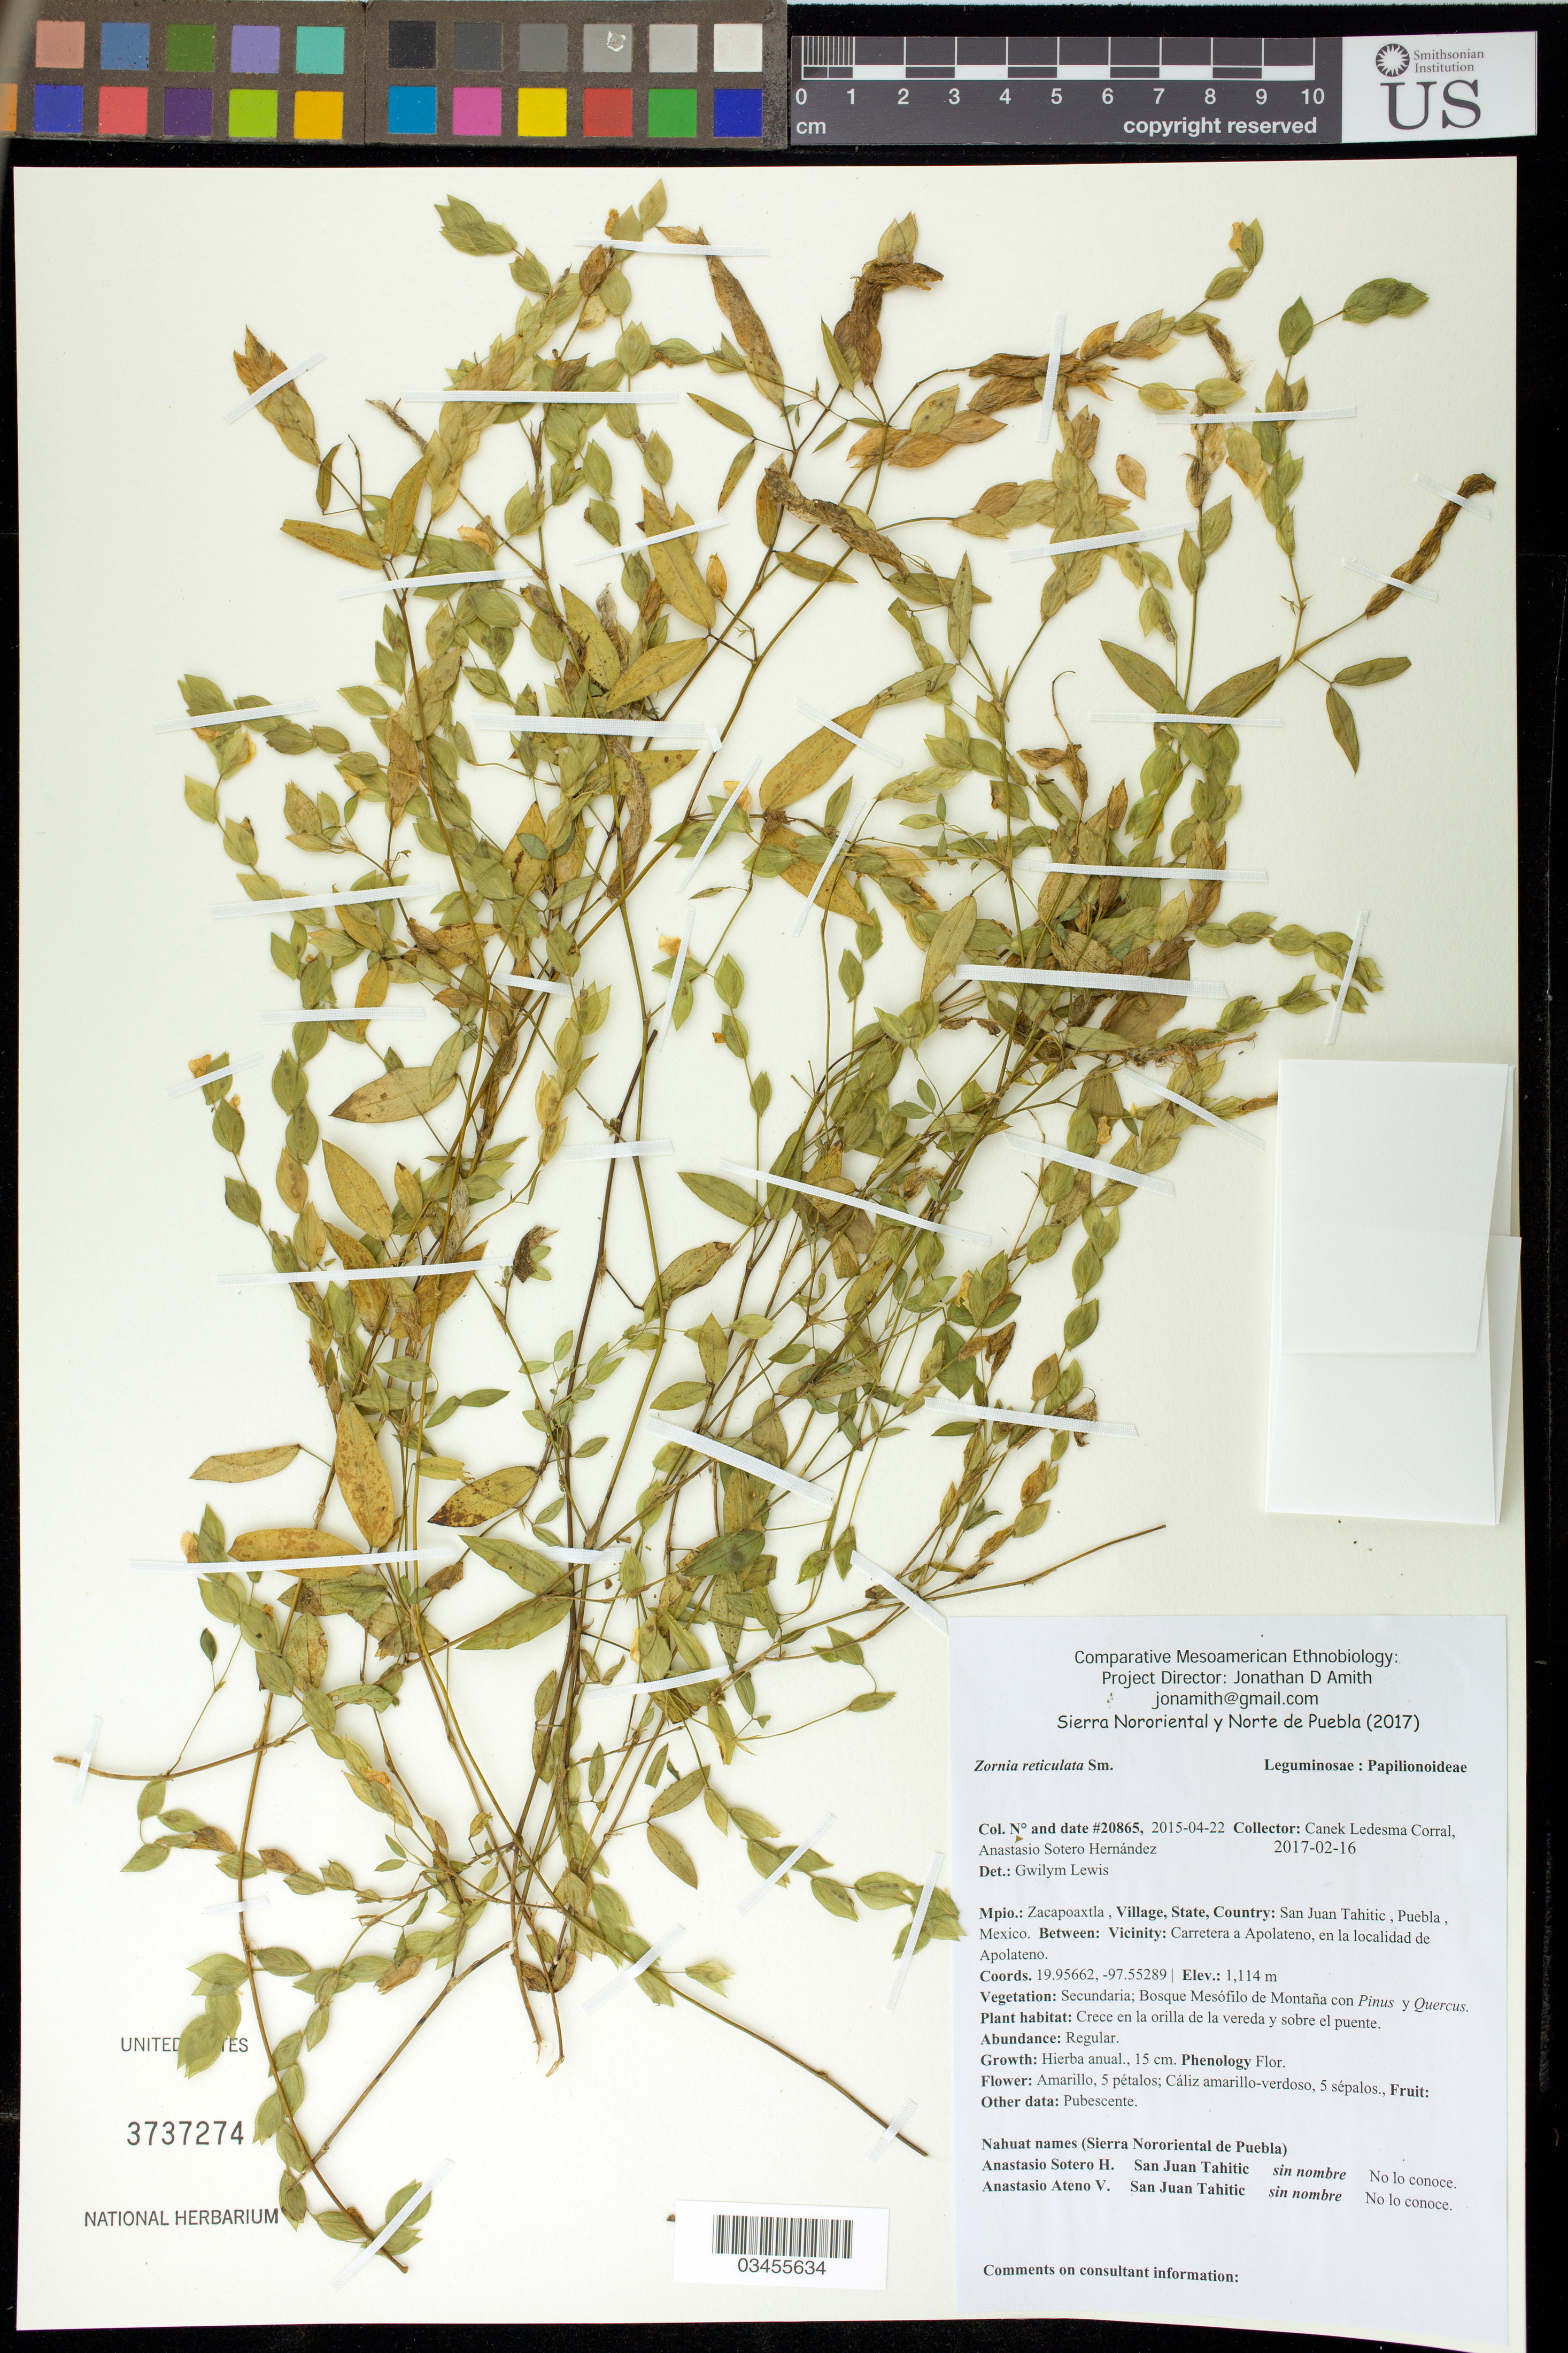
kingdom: Plantae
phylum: Tracheophyta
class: Magnoliopsida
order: Fabales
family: Fabaceae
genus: Zornia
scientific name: Zornia reticulata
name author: Sm.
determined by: Lewis, G.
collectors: Canek Ledesma C. & A. Sotero H.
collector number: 20865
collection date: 2015-04-22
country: México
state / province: Puebla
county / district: Zacapoaxtla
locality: PUEBLO: San Juan Tahitic; LOCALIDAD EXACTA: Carretera a Apolateno, en la localidad de Apolateno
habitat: Bosque mesófilo de montaña con Pinus y Quercus | Crece en la orilla de la vereda y sobre el puente.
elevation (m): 1114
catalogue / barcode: US 3737274